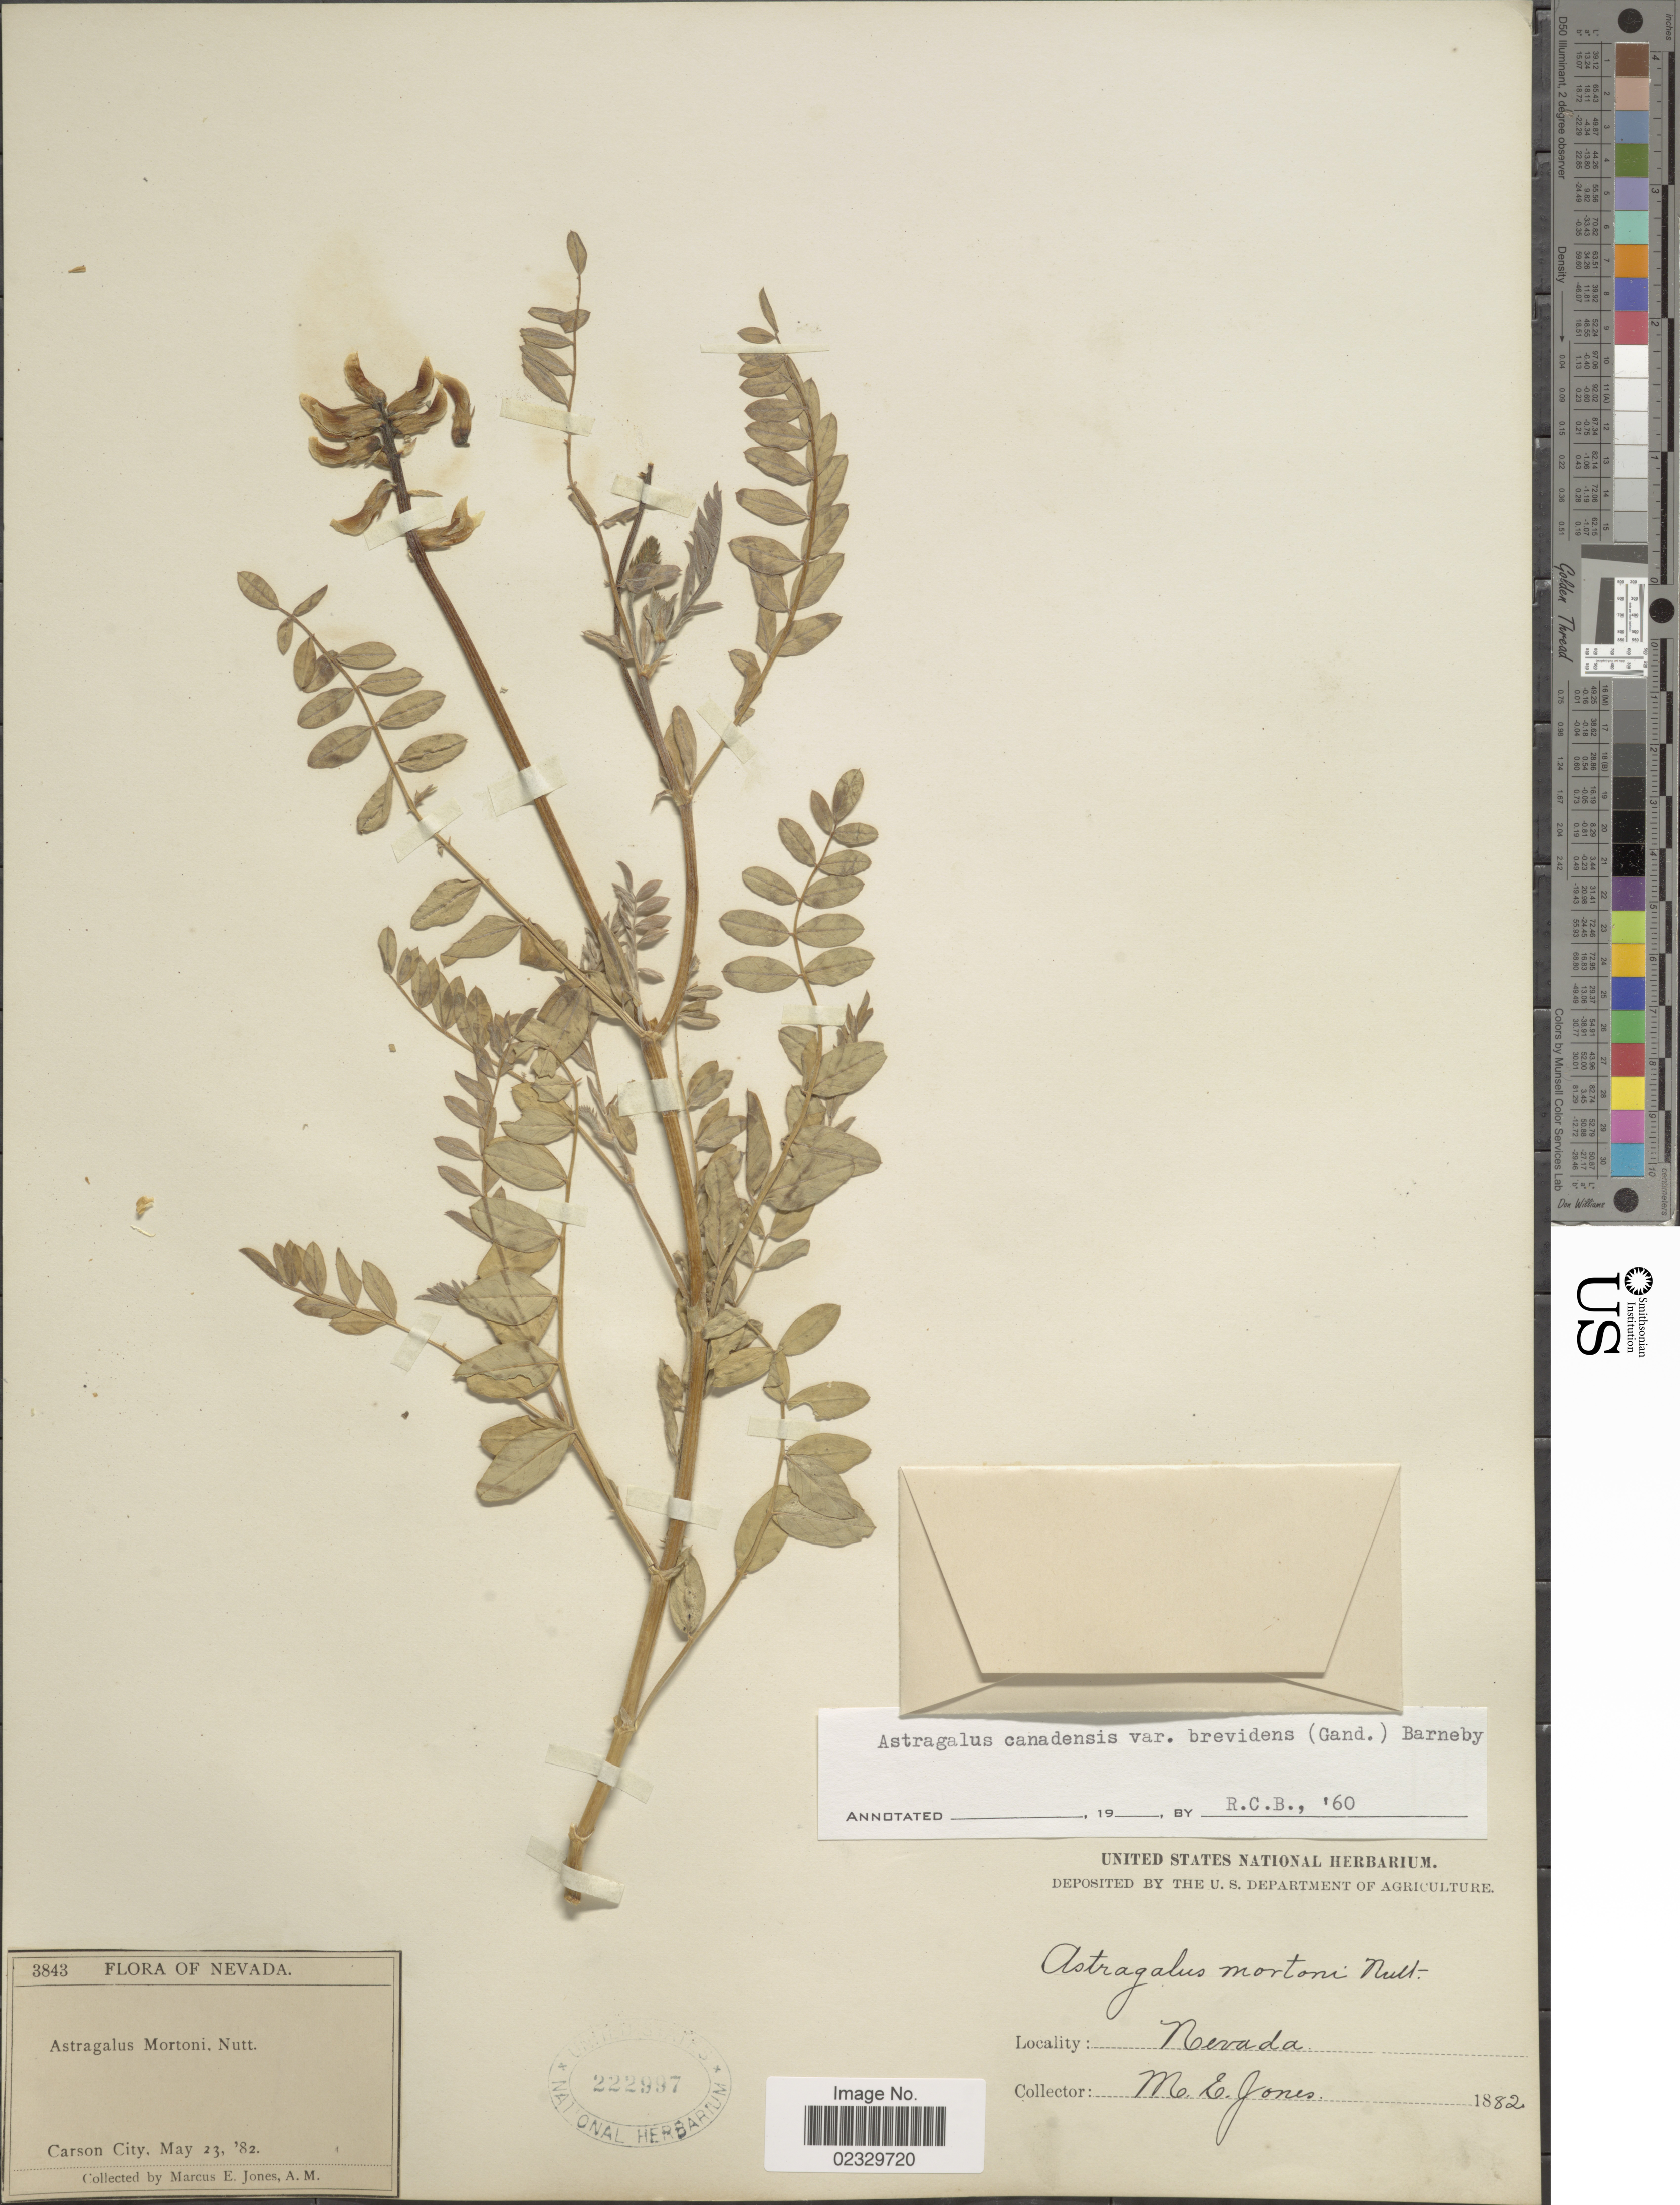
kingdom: Plantae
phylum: Tracheophyta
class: Magnoliopsida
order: Fabales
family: Fabaceae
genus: Astragalus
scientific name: Astragalus canadensis var. brevidens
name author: L.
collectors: M. E. Jones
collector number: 3843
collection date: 1882-05-23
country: United States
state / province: Nevada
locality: Carson City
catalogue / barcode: US 222997